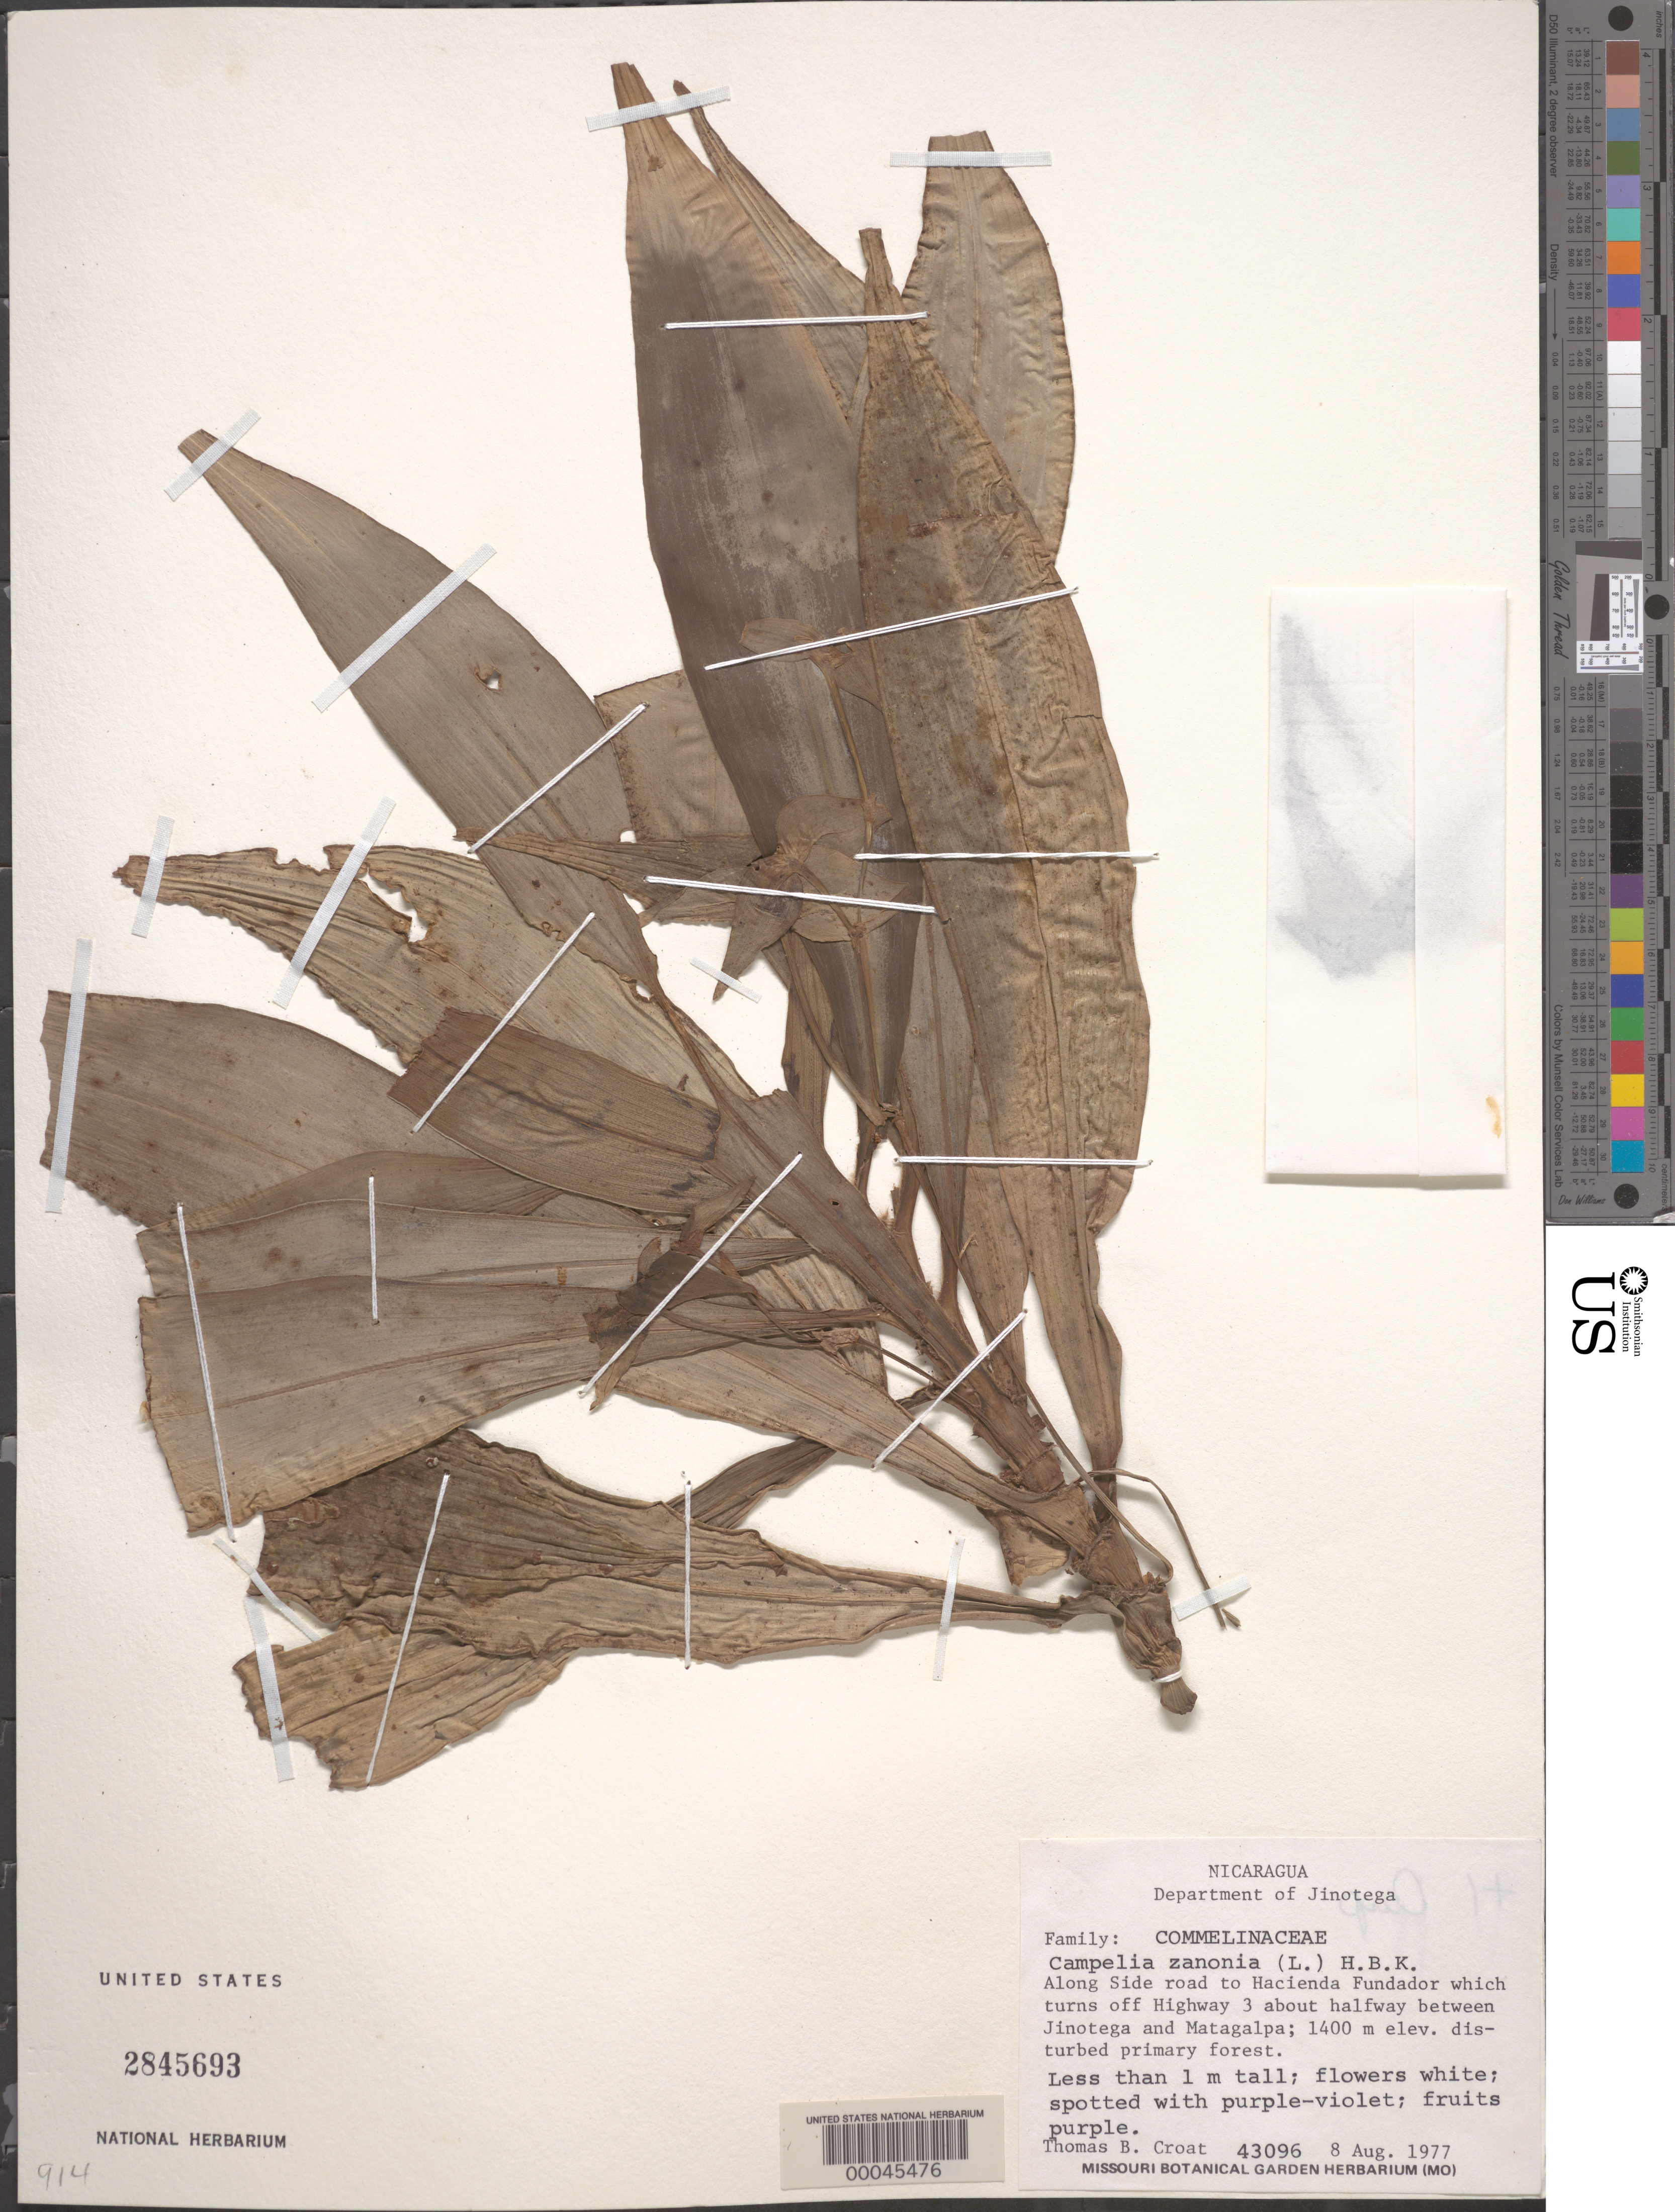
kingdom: Plantae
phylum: Tracheophyta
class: Liliopsida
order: Commelinales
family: Commelinaceae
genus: Tradescantia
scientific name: Tradescantia zanonia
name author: (L.) Sw.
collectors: T. B. Croat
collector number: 43096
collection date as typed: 08 Aug 1977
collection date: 1977-08-08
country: Nicaragua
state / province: Jinotega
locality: Between jinotega and matagalpa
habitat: Disturbed primary forest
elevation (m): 1400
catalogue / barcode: US 2845693